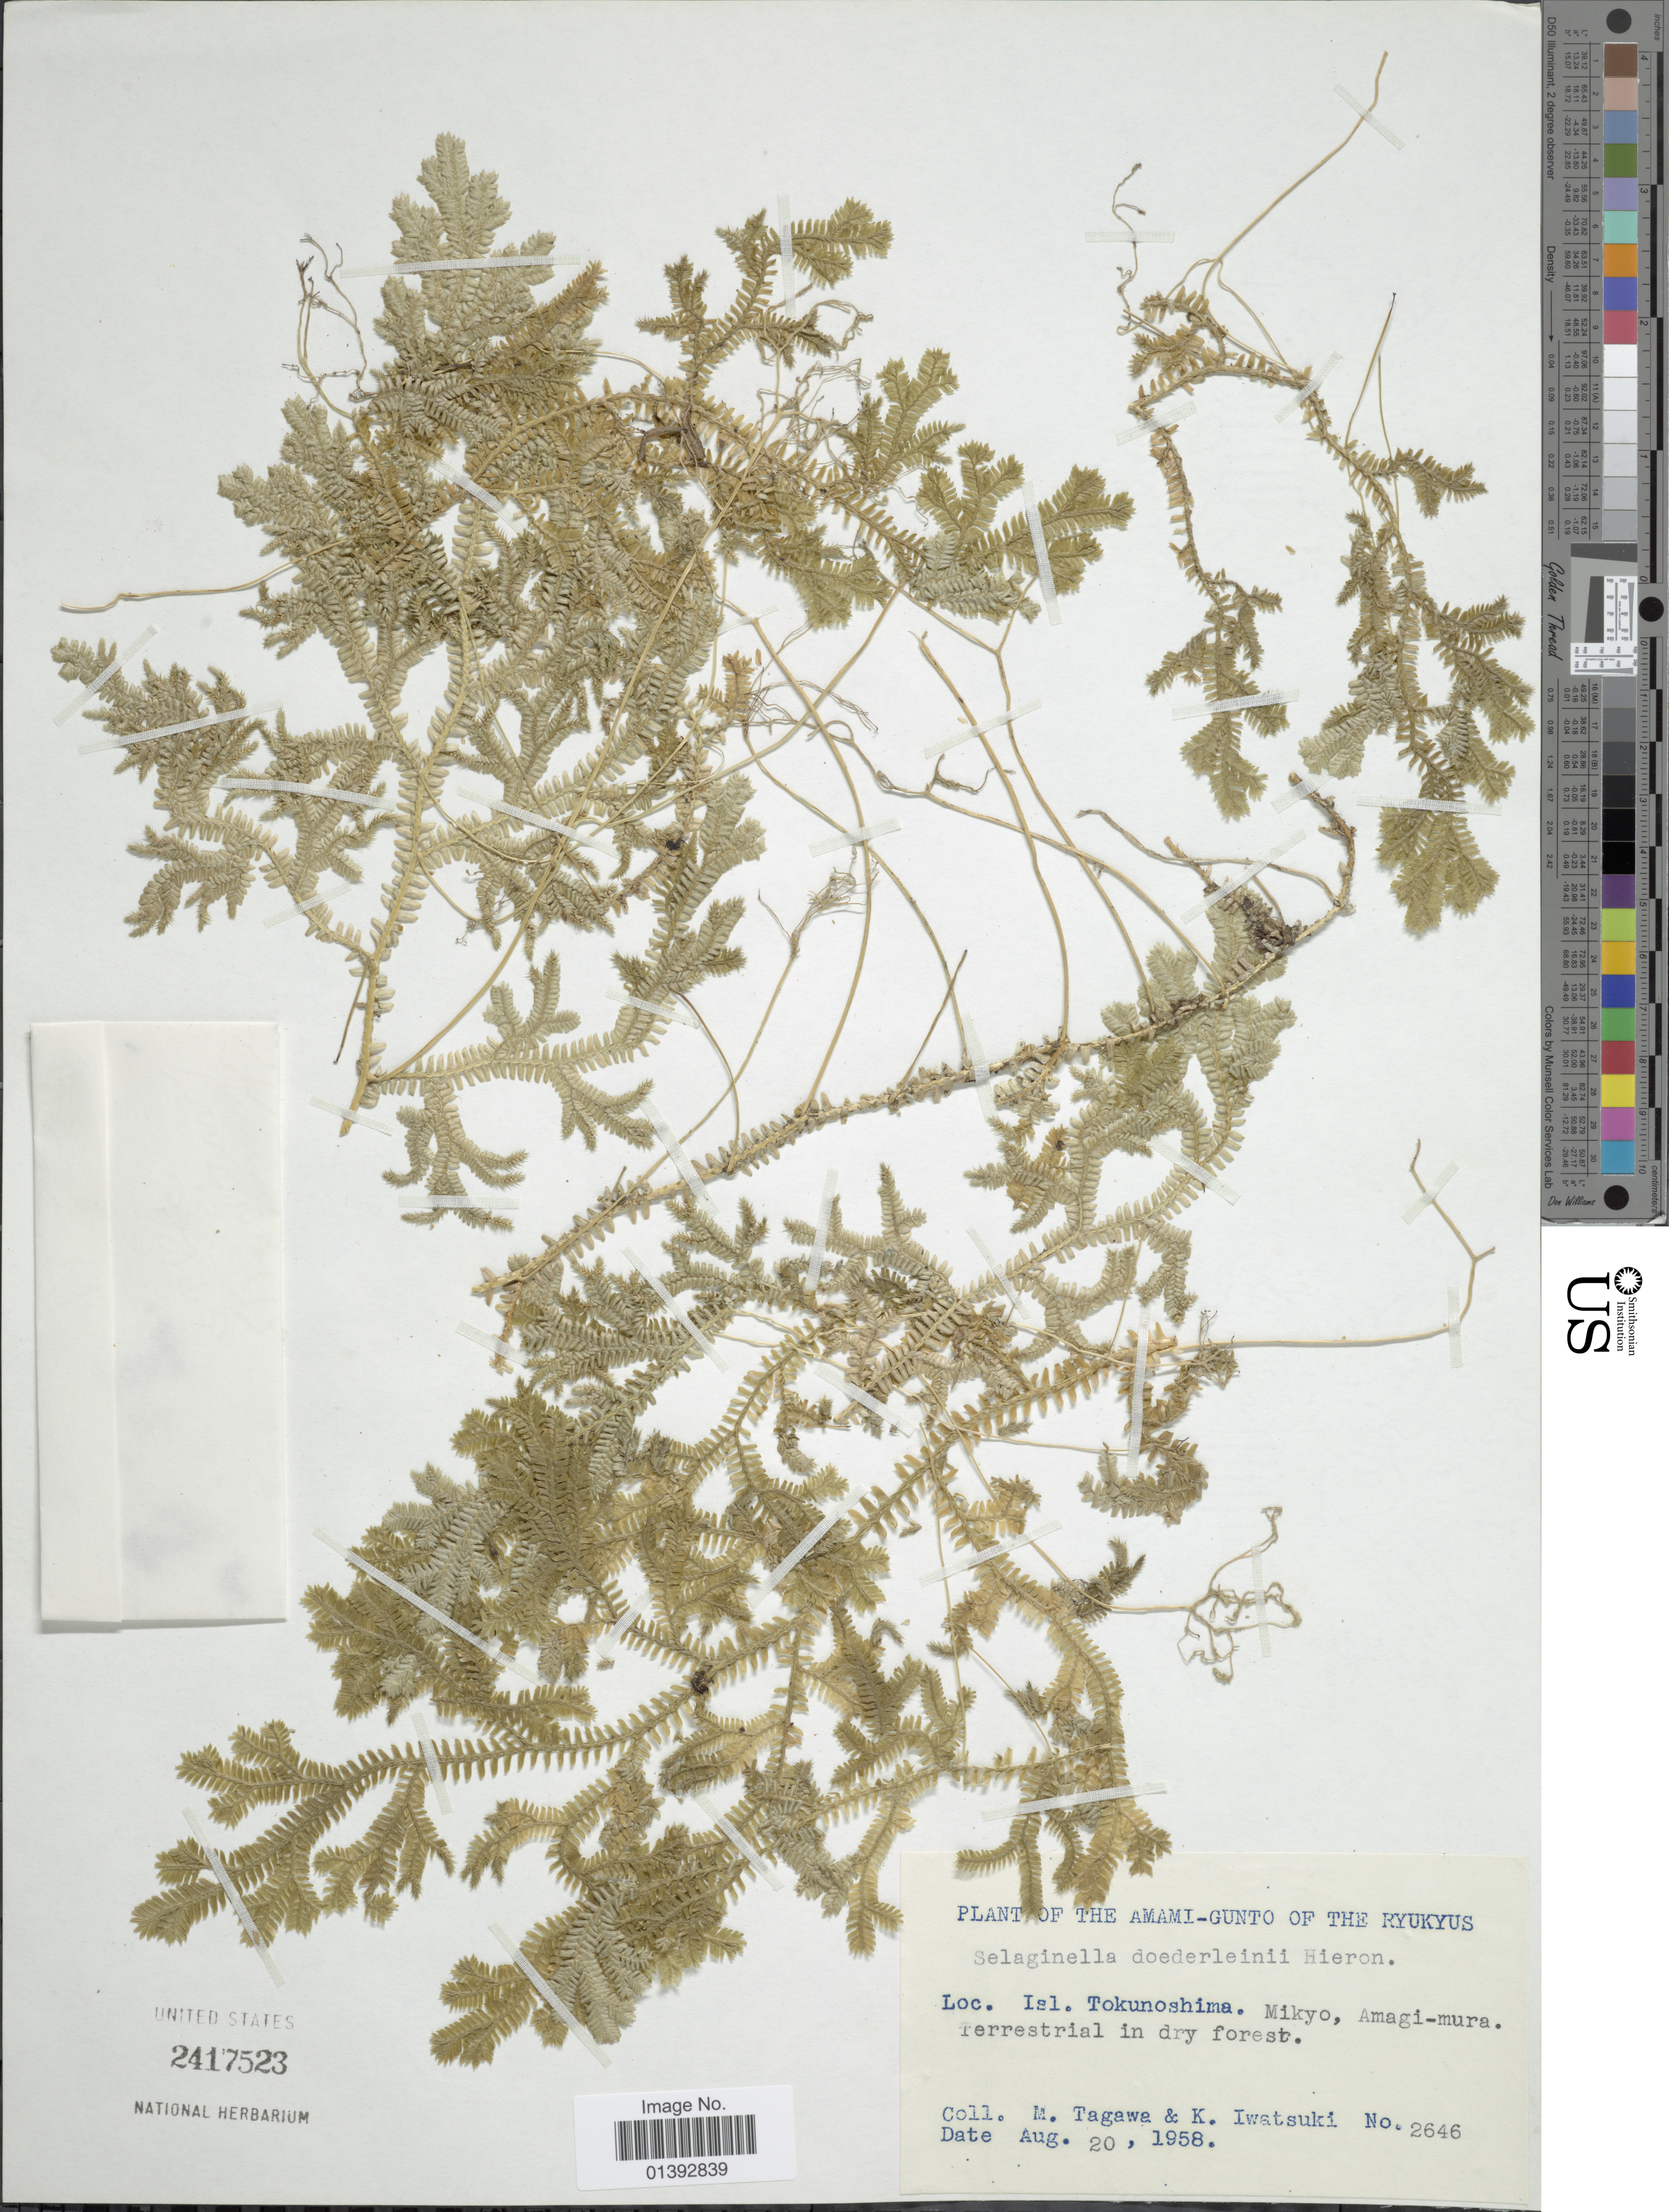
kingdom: Plantae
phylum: Tracheophyta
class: Lycopodiopsida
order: Selaginellales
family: Selaginellaceae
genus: Selaginella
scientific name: Selaginella doederleinii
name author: Hieron.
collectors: M. Tagawa & K. Iwatsuki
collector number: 2646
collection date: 1958-08-20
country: Japan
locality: Isl. Tokunoshima, Mikyo, Amagi-mura, terrestrial in dry forest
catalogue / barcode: US 2417523